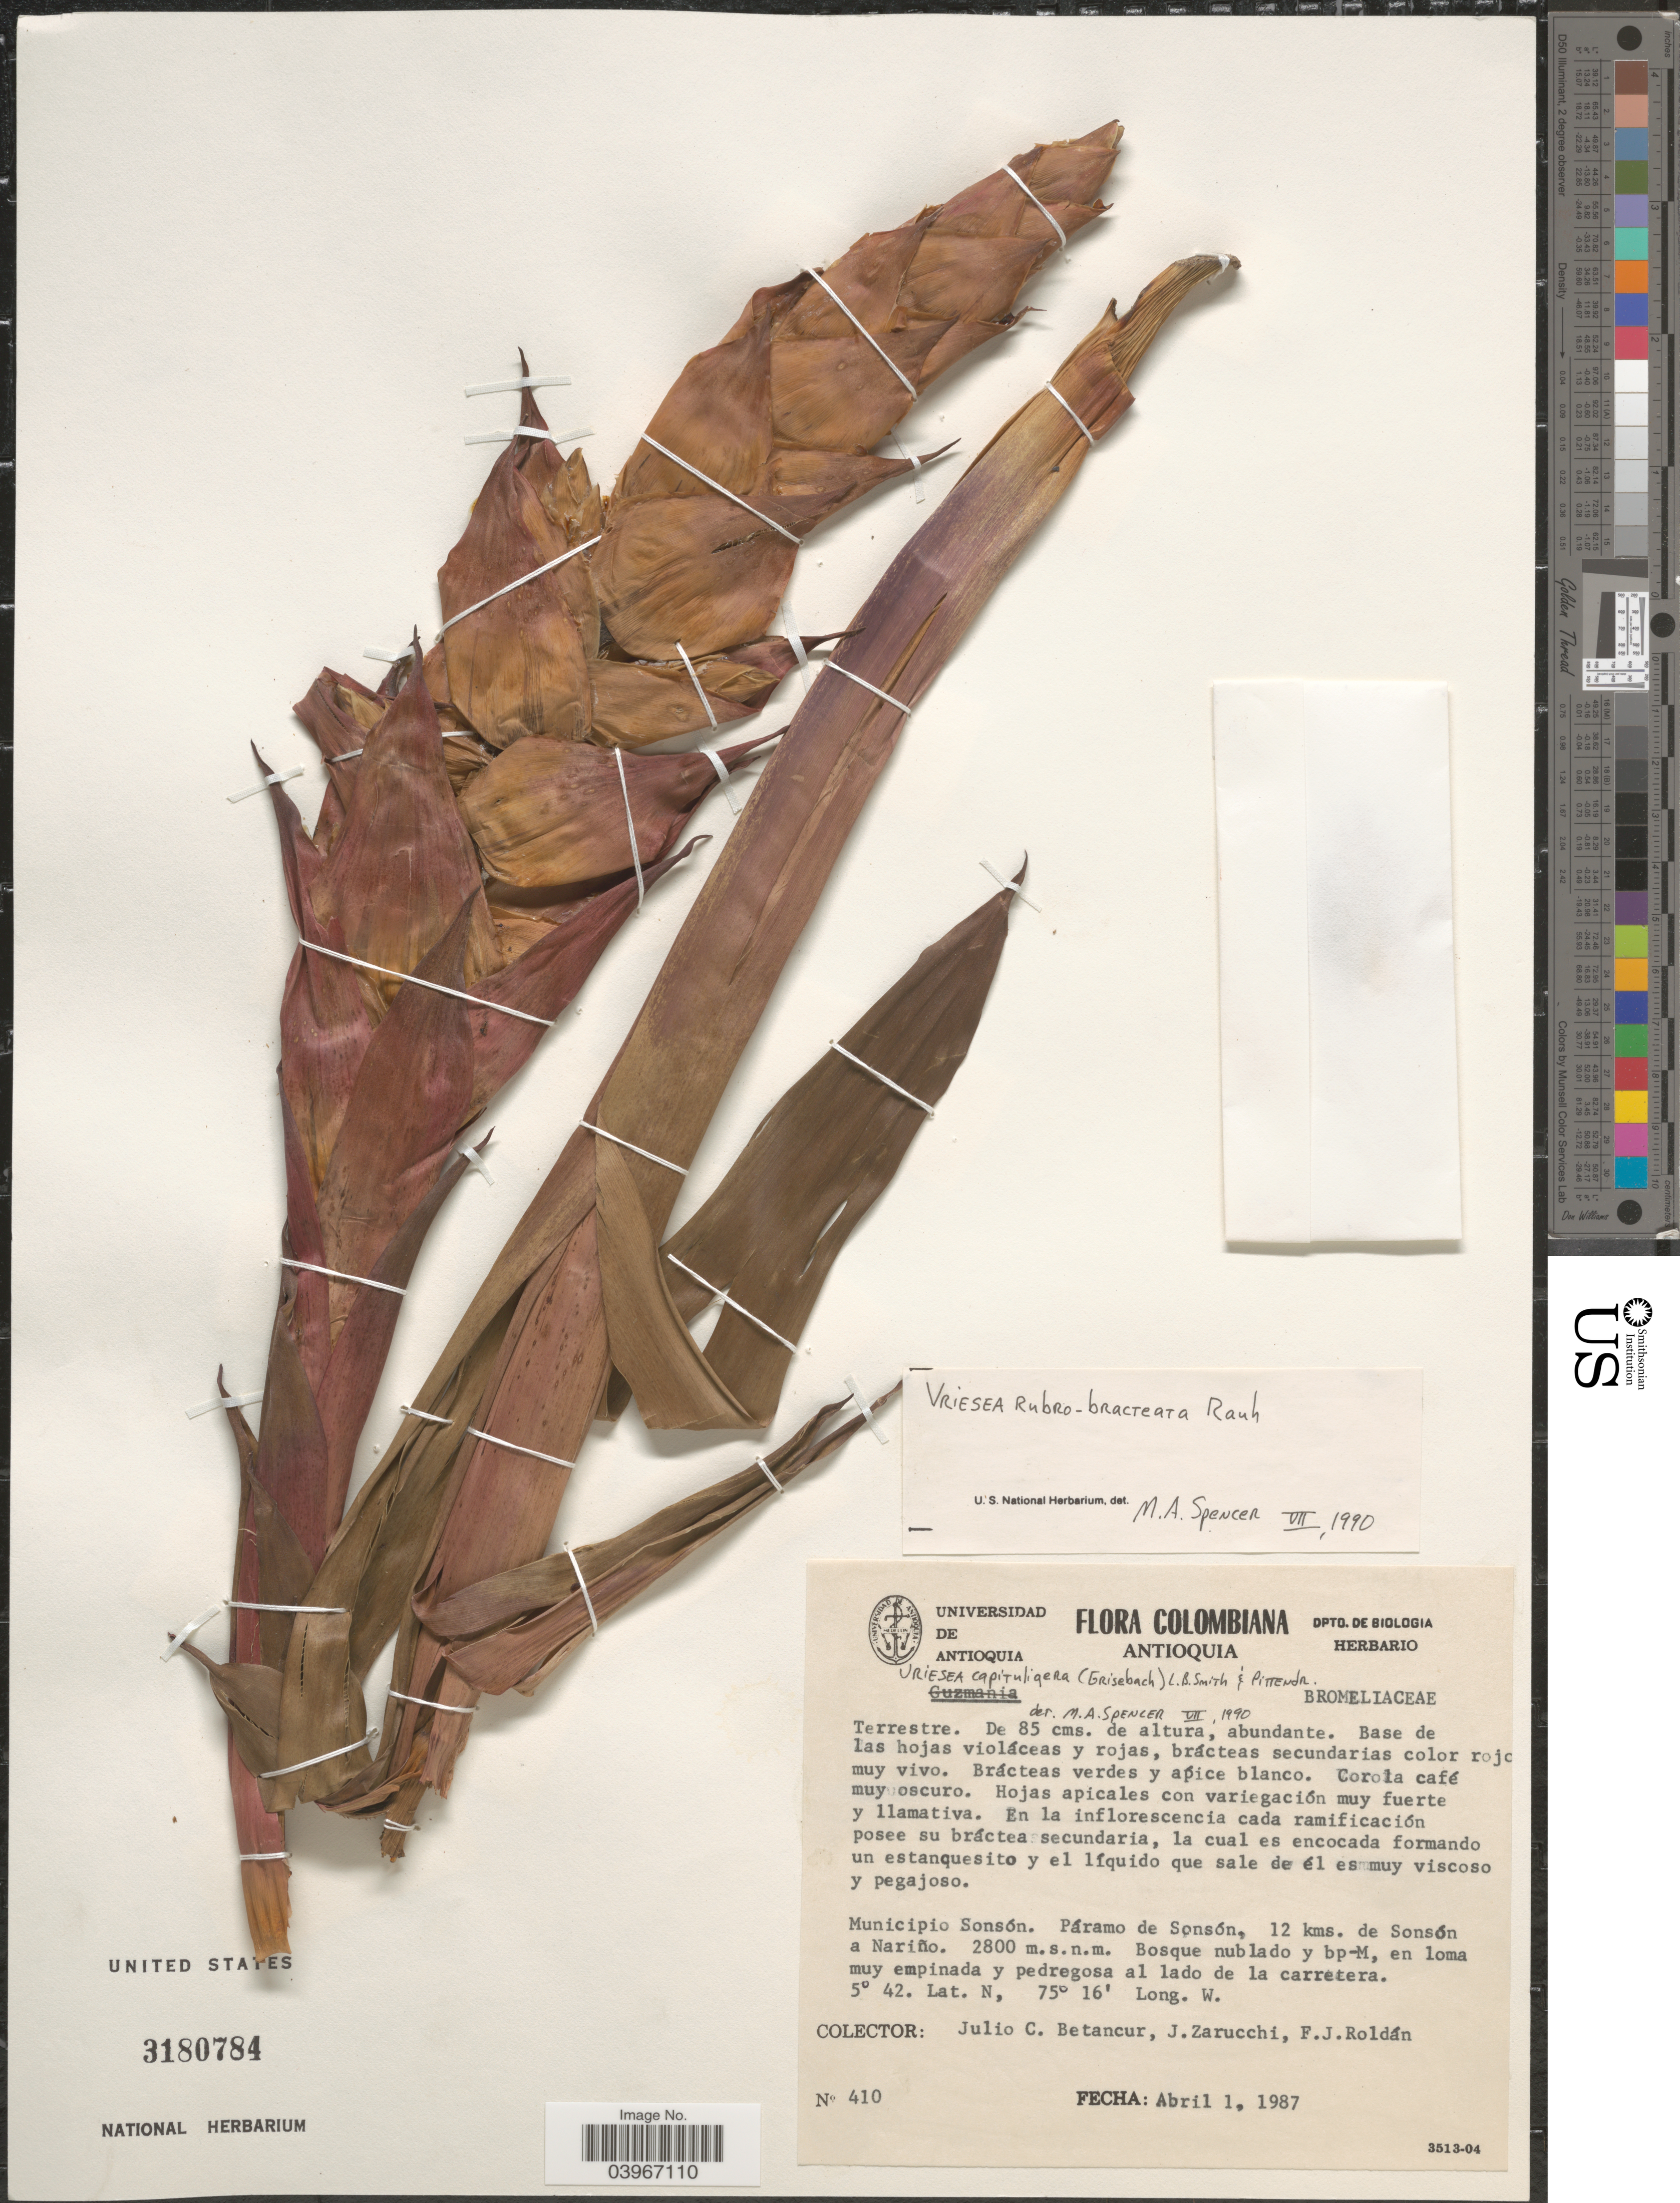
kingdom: Plantae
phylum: Tracheophyta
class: Liliopsida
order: Poales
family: Bromeliaceae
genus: Vriesea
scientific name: Vriesea rubro-bracteata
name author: Rauh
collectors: J. C. Betancur, J. L. Zarucchi & F. J. Roldán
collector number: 410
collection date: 1987-04-01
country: Colombia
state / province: Antioquia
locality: Municipio Sonsón. Páramo de Sonsón, 12 kms. de Sonsón a Nariño.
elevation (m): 2800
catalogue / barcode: US 3180784